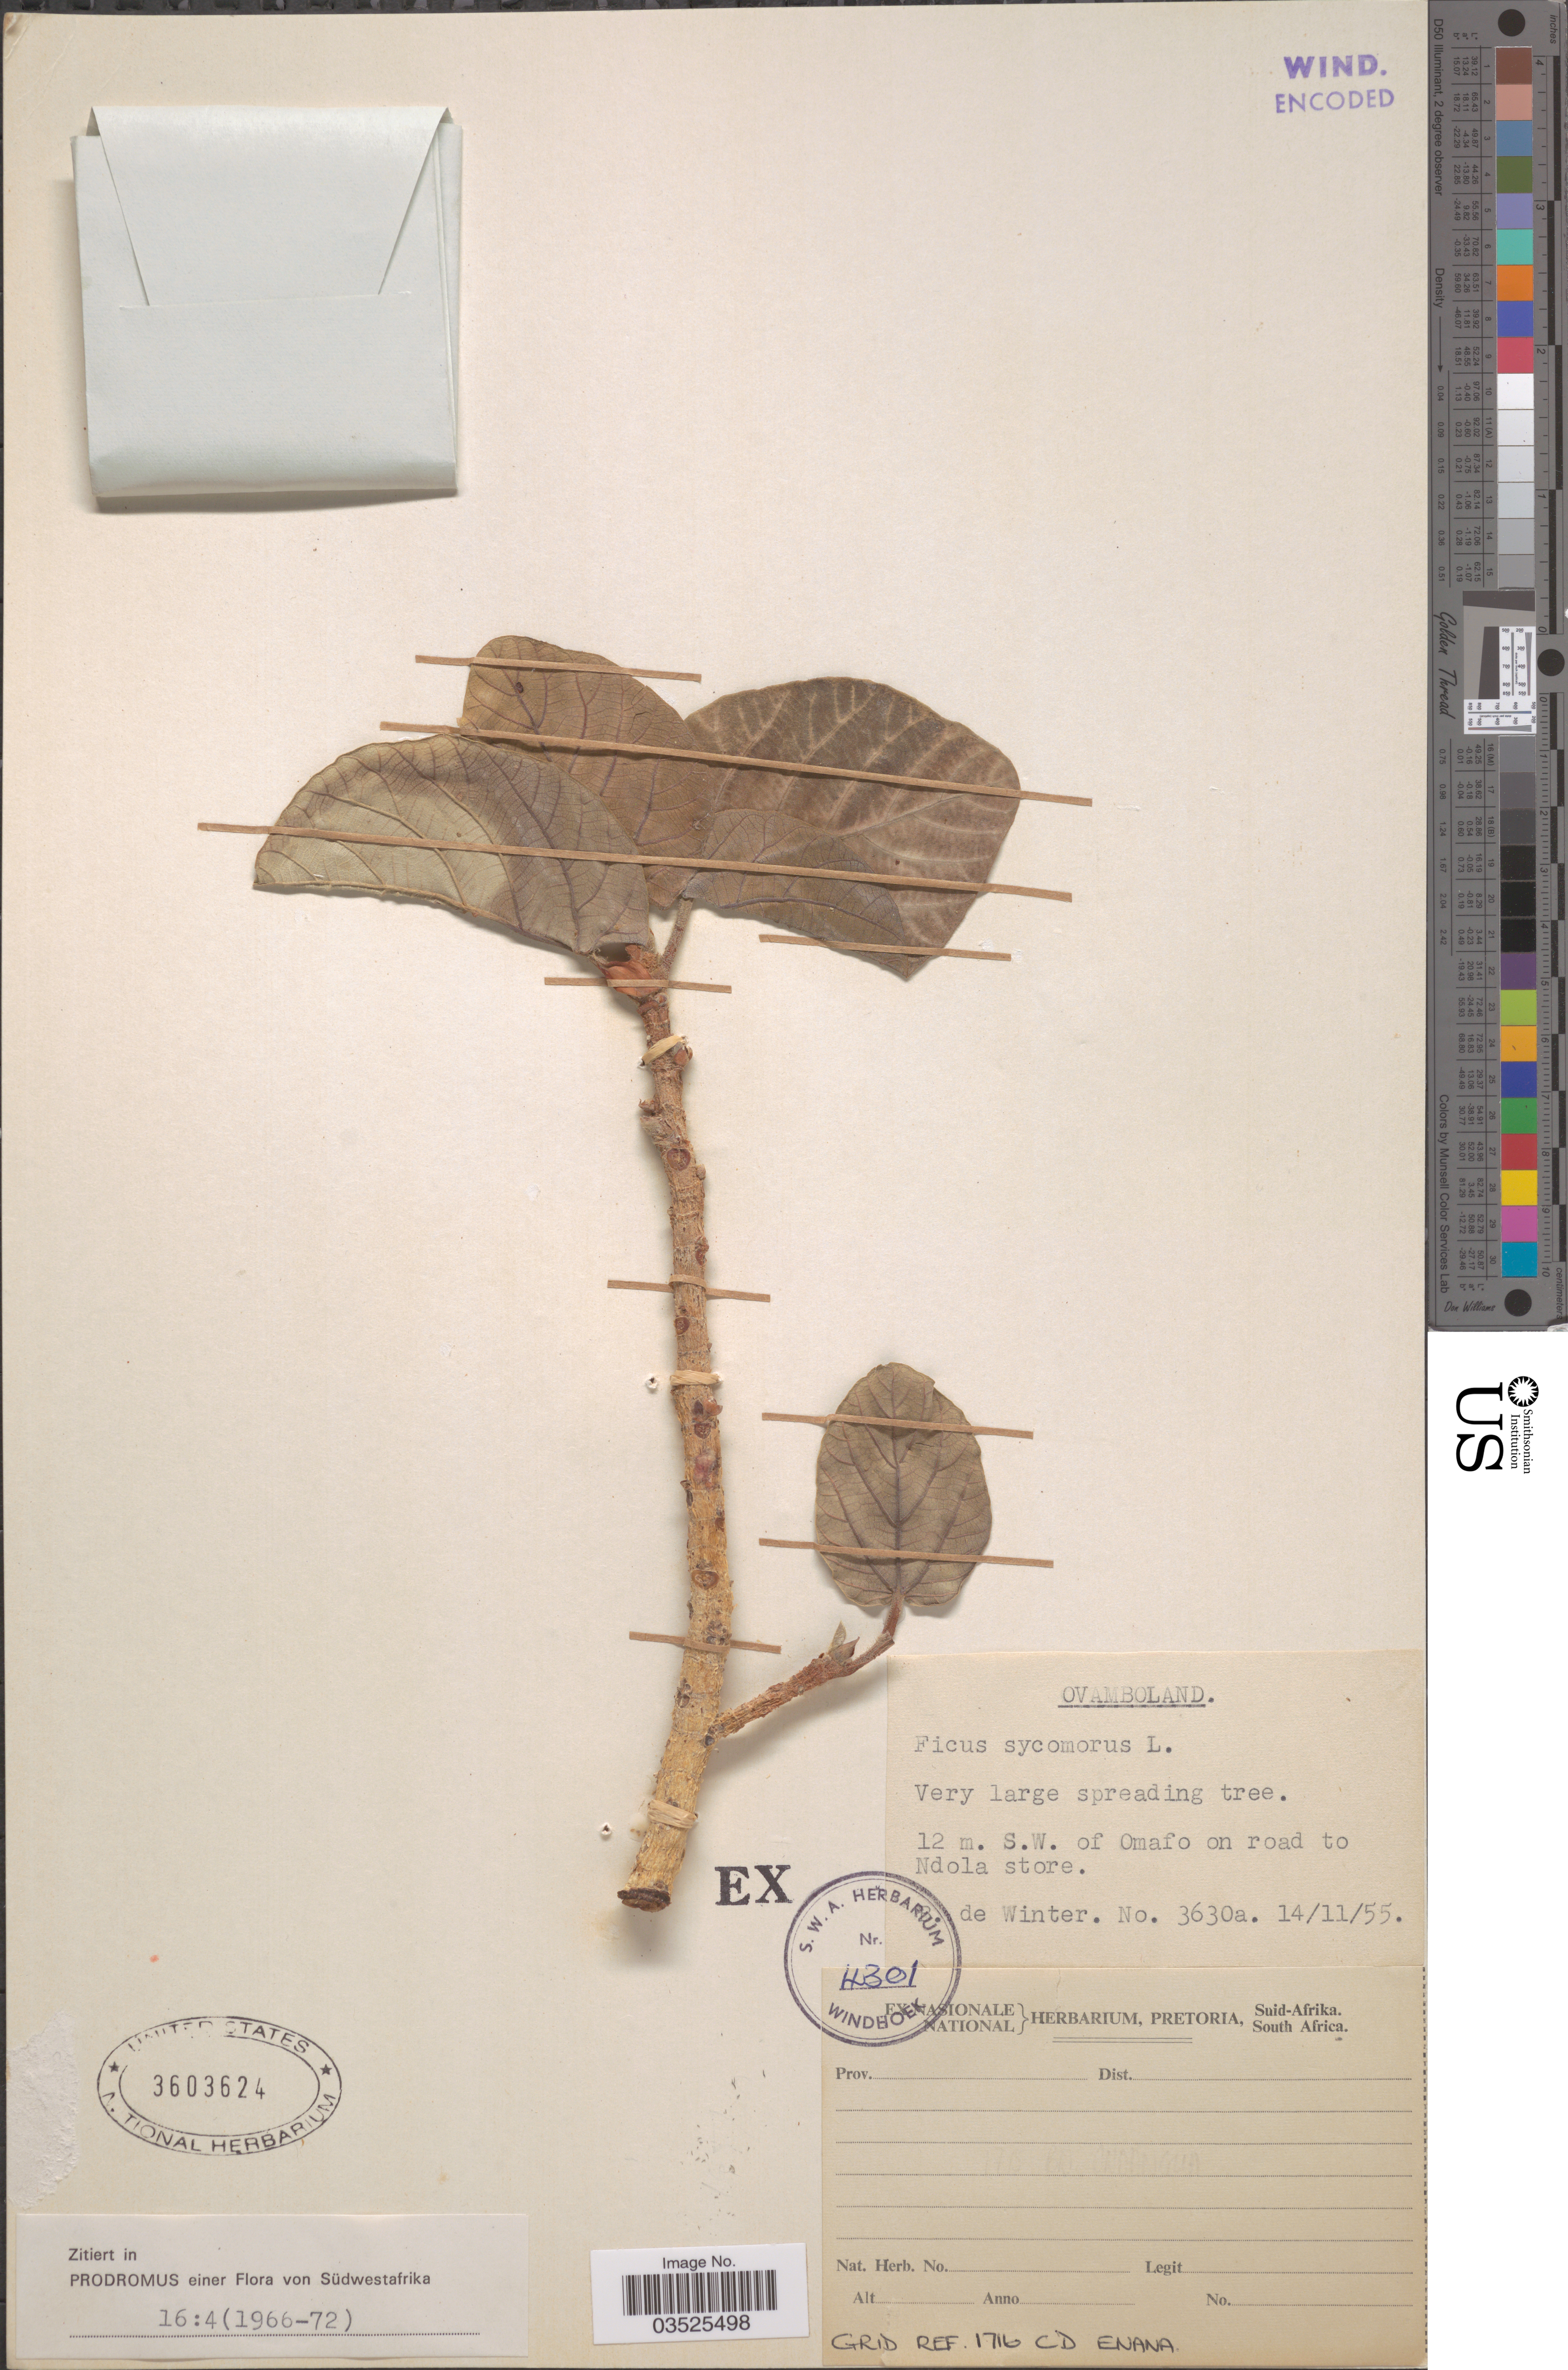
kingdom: Plantae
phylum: Tracheophyta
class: Magnoliopsida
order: Rosales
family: Moraceae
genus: Ficus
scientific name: Ficus sycomorus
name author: L.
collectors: B. de Winter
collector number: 3630a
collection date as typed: Transcribed d/m/y: 14/11/55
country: Namibia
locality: Ovamboland. 12 m. S.W. of Omafo on road to Ndola store.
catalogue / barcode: US 3603624